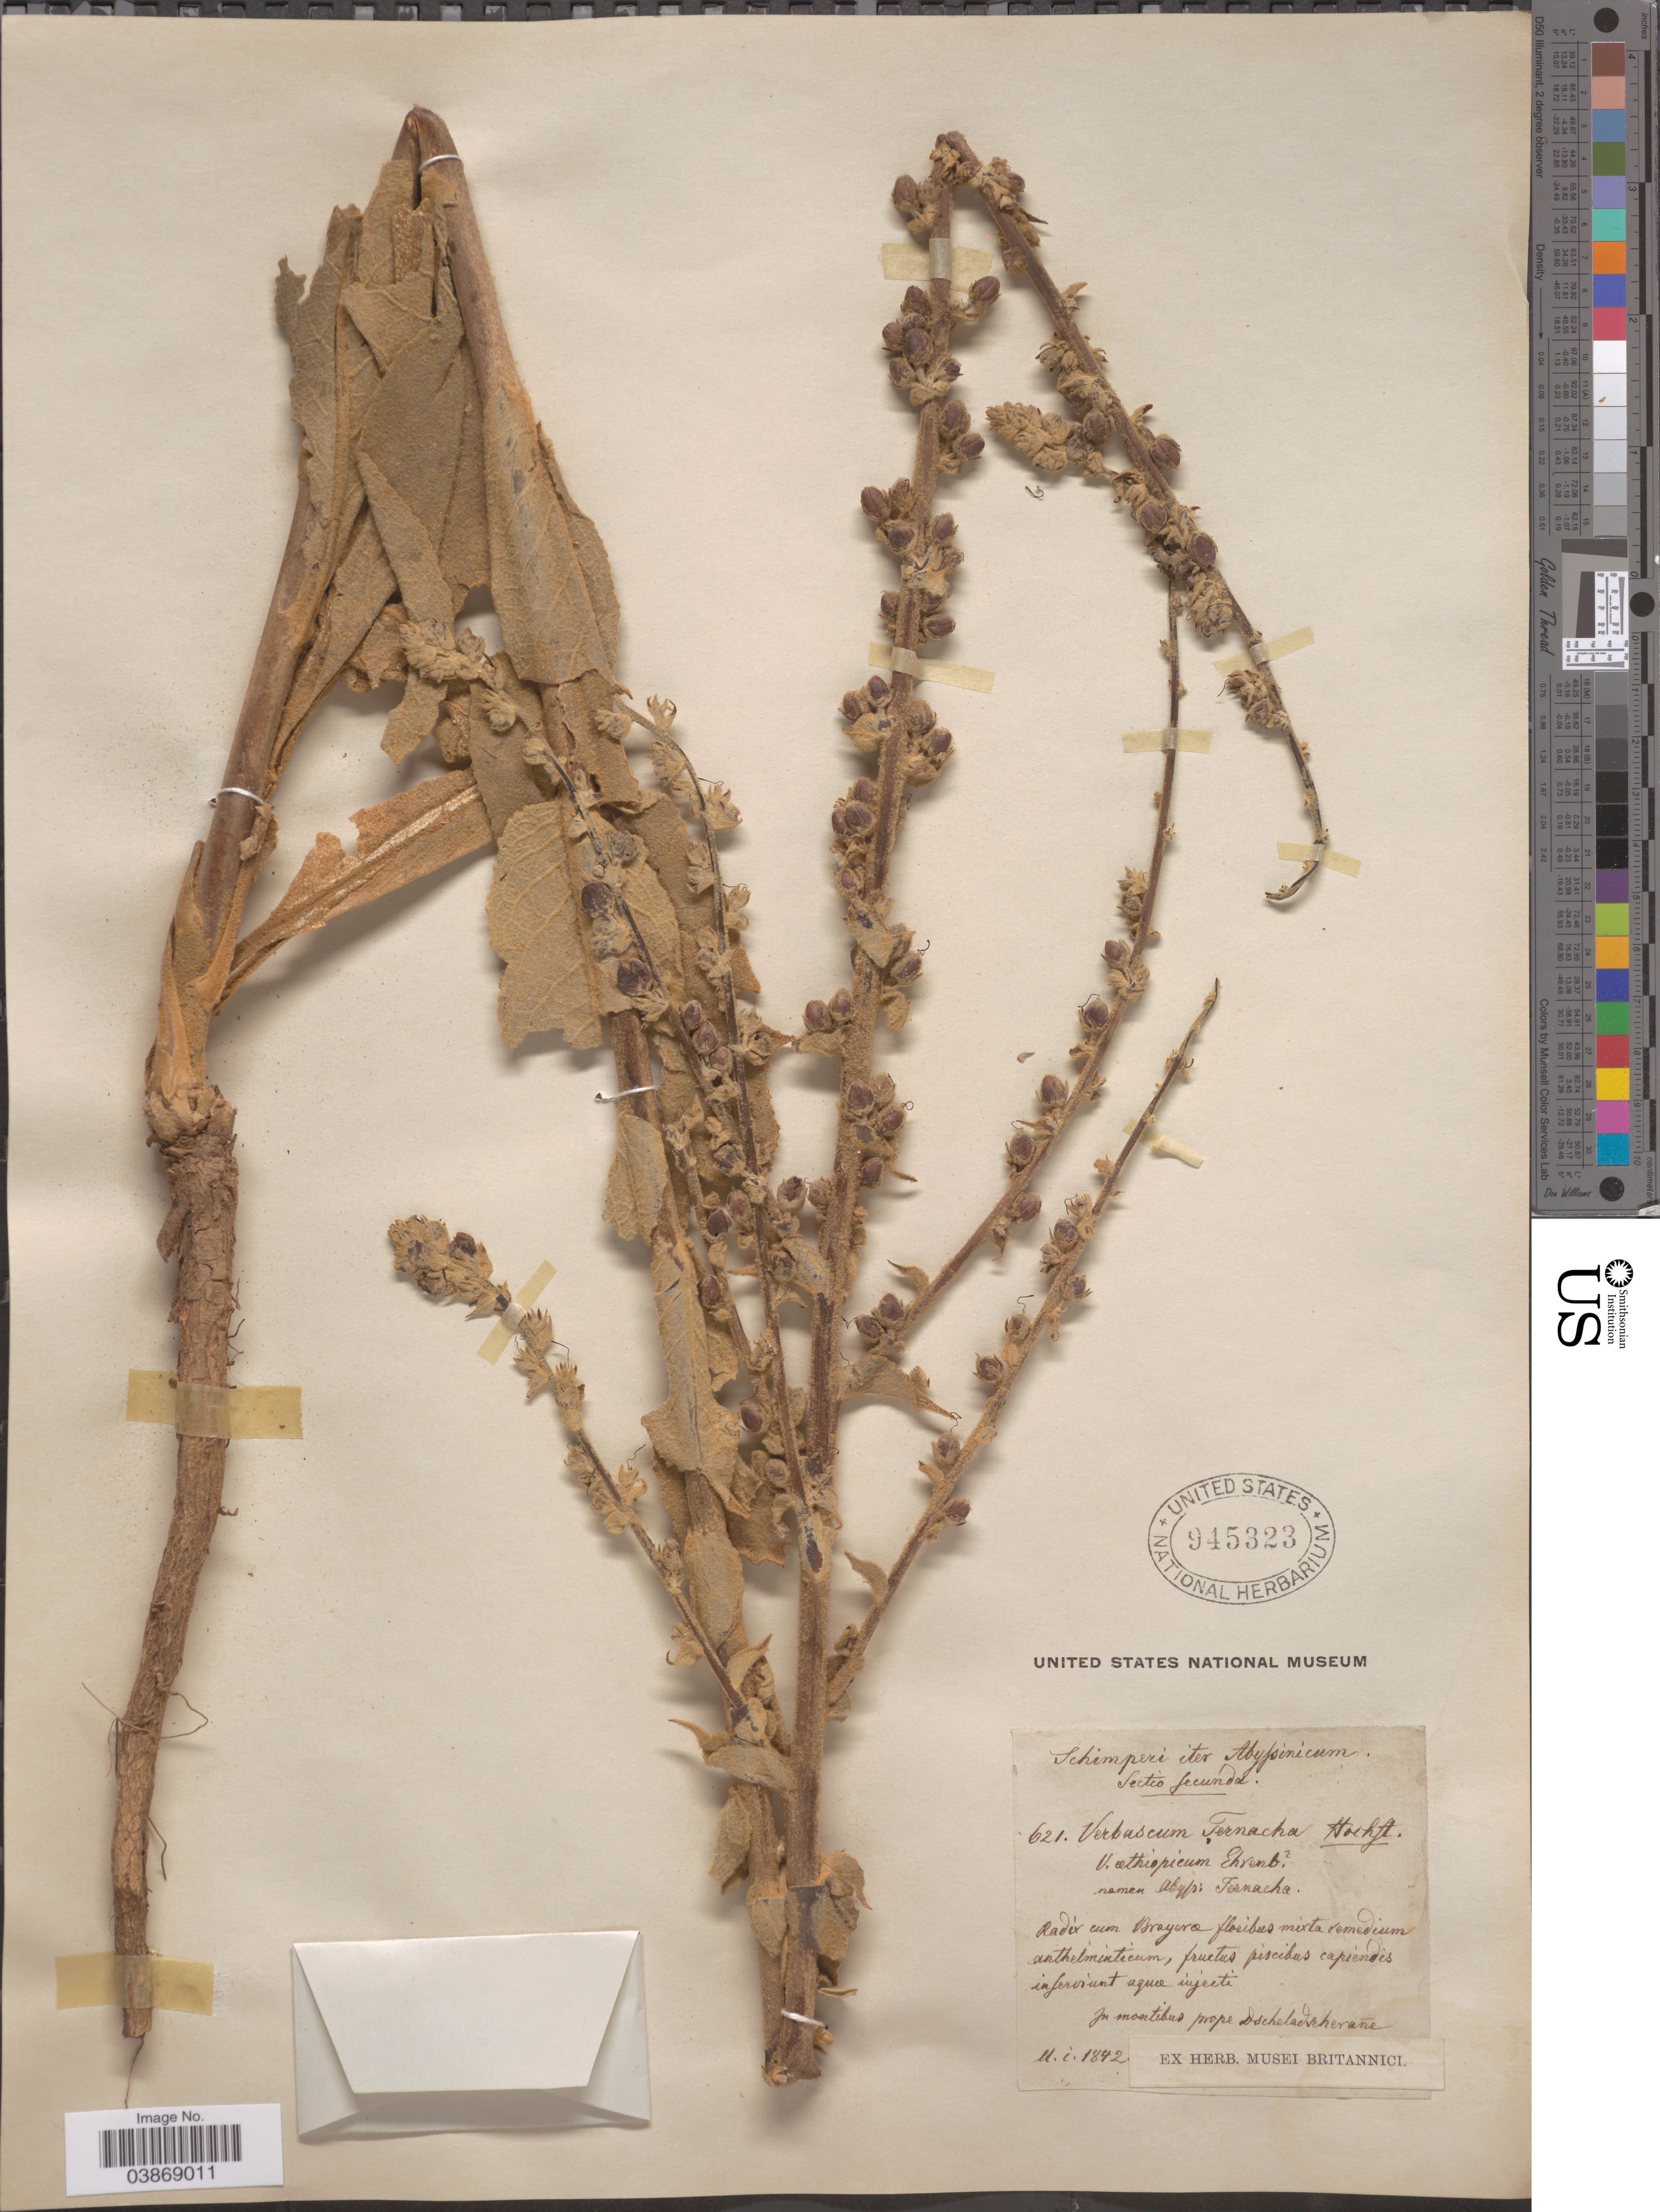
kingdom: Plantae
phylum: Tracheophyta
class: Magnoliopsida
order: Lamiales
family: Scrophulariaceae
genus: Verbascum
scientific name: Verbascum ternacha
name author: Hochst.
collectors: ex herb. Musei Britannici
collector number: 621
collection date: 1842-01-11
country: Ethiopia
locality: Abyssini. In montibus prope Dscheladseherane.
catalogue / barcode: US 945323